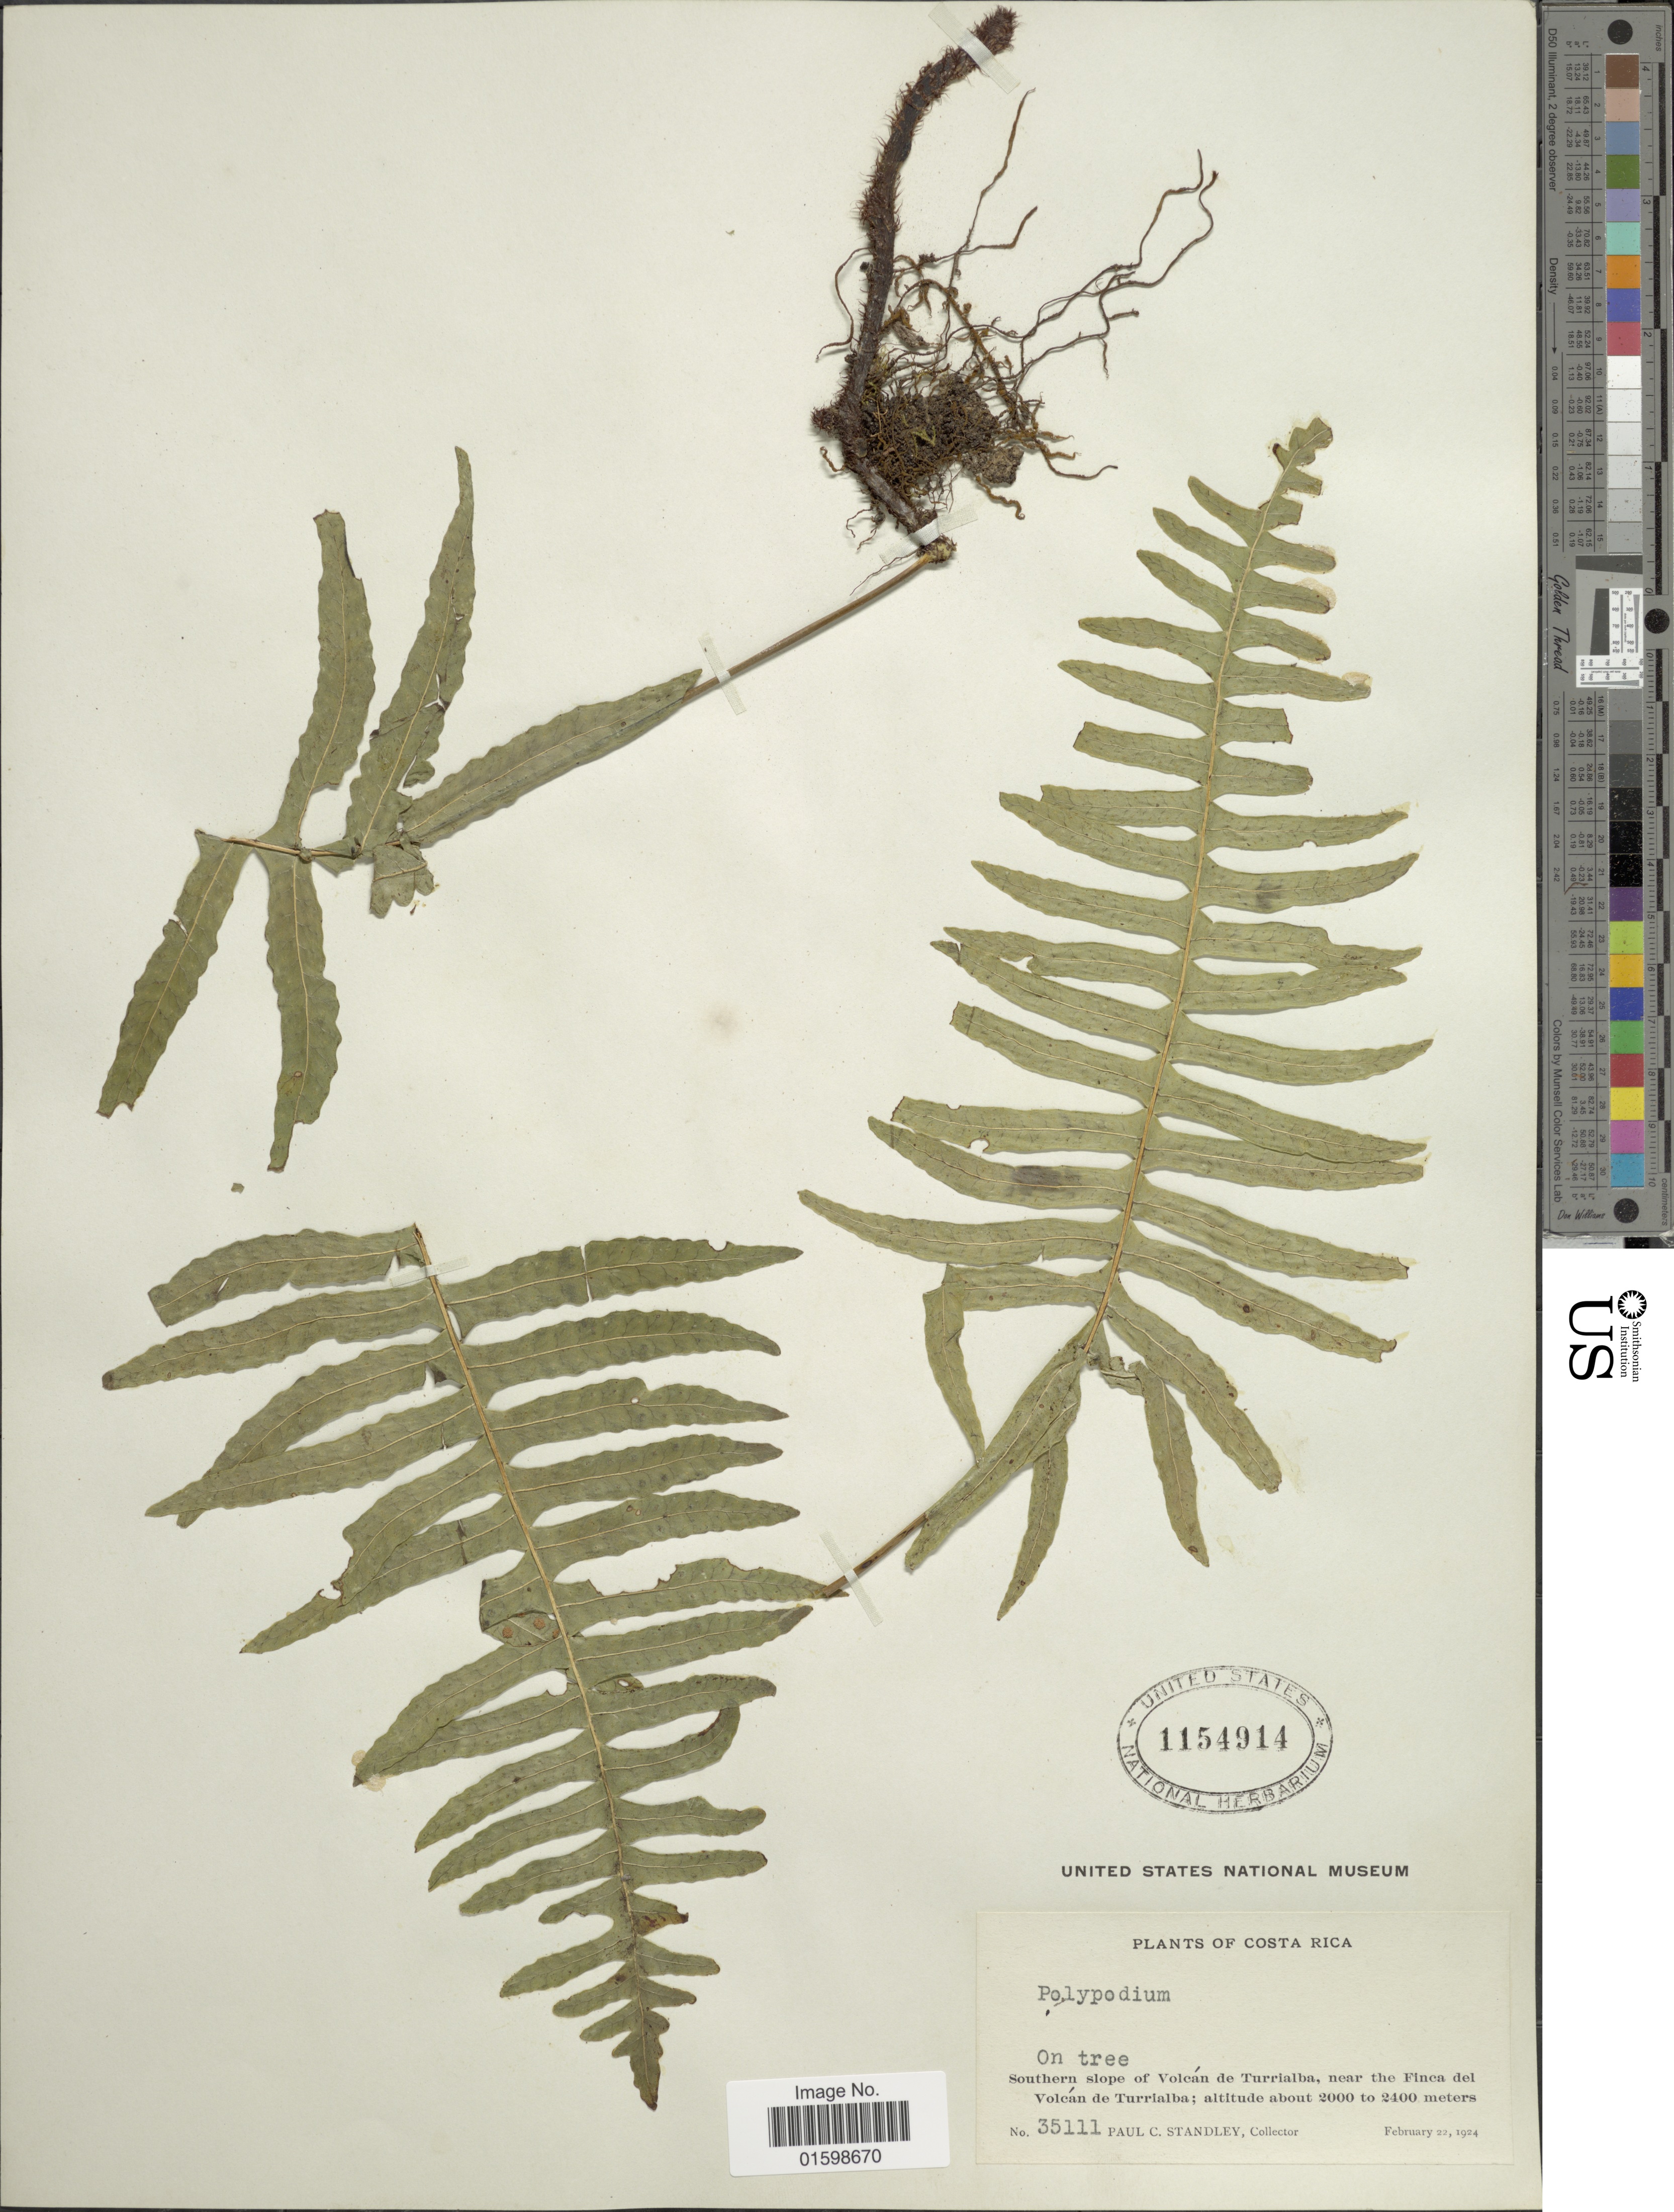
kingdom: Plantae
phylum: Tracheophyta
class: Polypodiopsida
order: Polypodiales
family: Polypodiaceae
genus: Pleopeltis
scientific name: Pleopeltis wiesbaurii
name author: (Sodiro) Lellinger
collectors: P. C. Standley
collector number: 35111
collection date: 1924-02-22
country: Costa Rica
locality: On tree, Southern slope of Volcán de Turrialba, near the Finca del Volcán de Turrialba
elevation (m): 2000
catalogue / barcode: US 1154914